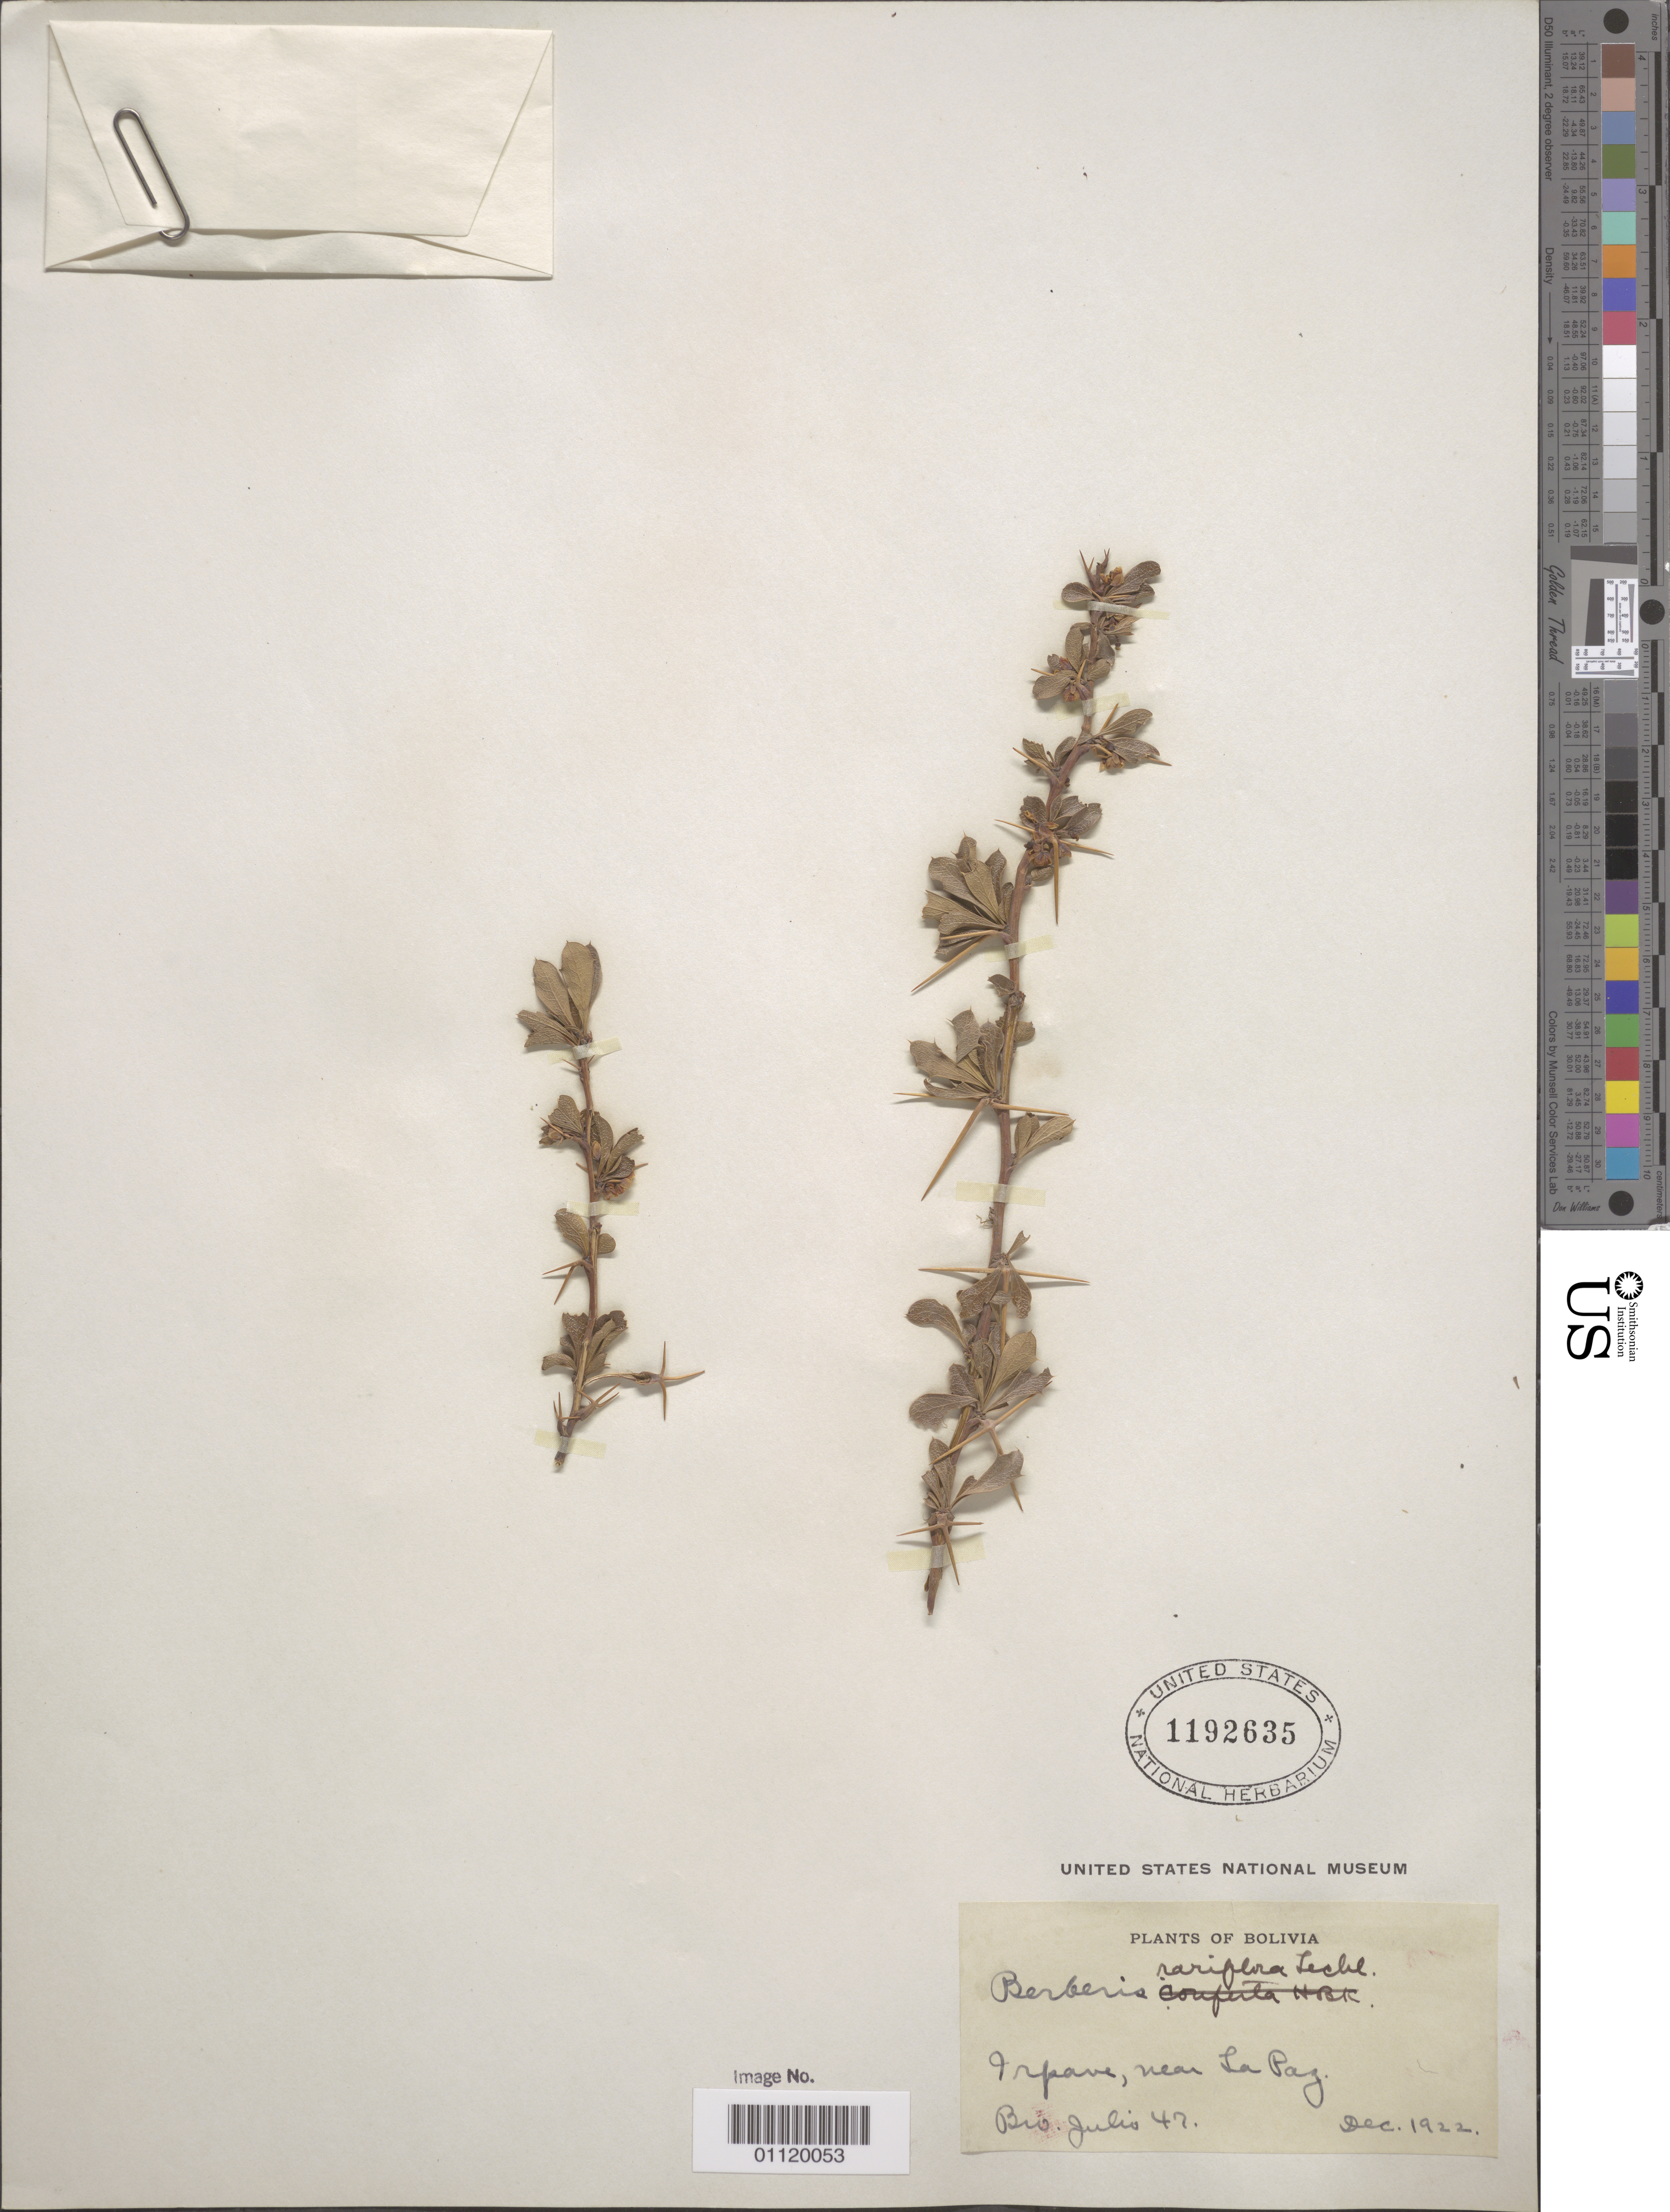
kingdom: Plantae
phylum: Tracheophyta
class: Magnoliopsida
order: Ranunculales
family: Berberidaceae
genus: Berberis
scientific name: Berberis rariflora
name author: Lech.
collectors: Bro. Julio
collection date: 1922-12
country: Bolivia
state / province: La Paz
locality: Irpavi, near La Paz.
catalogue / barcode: US 1192635